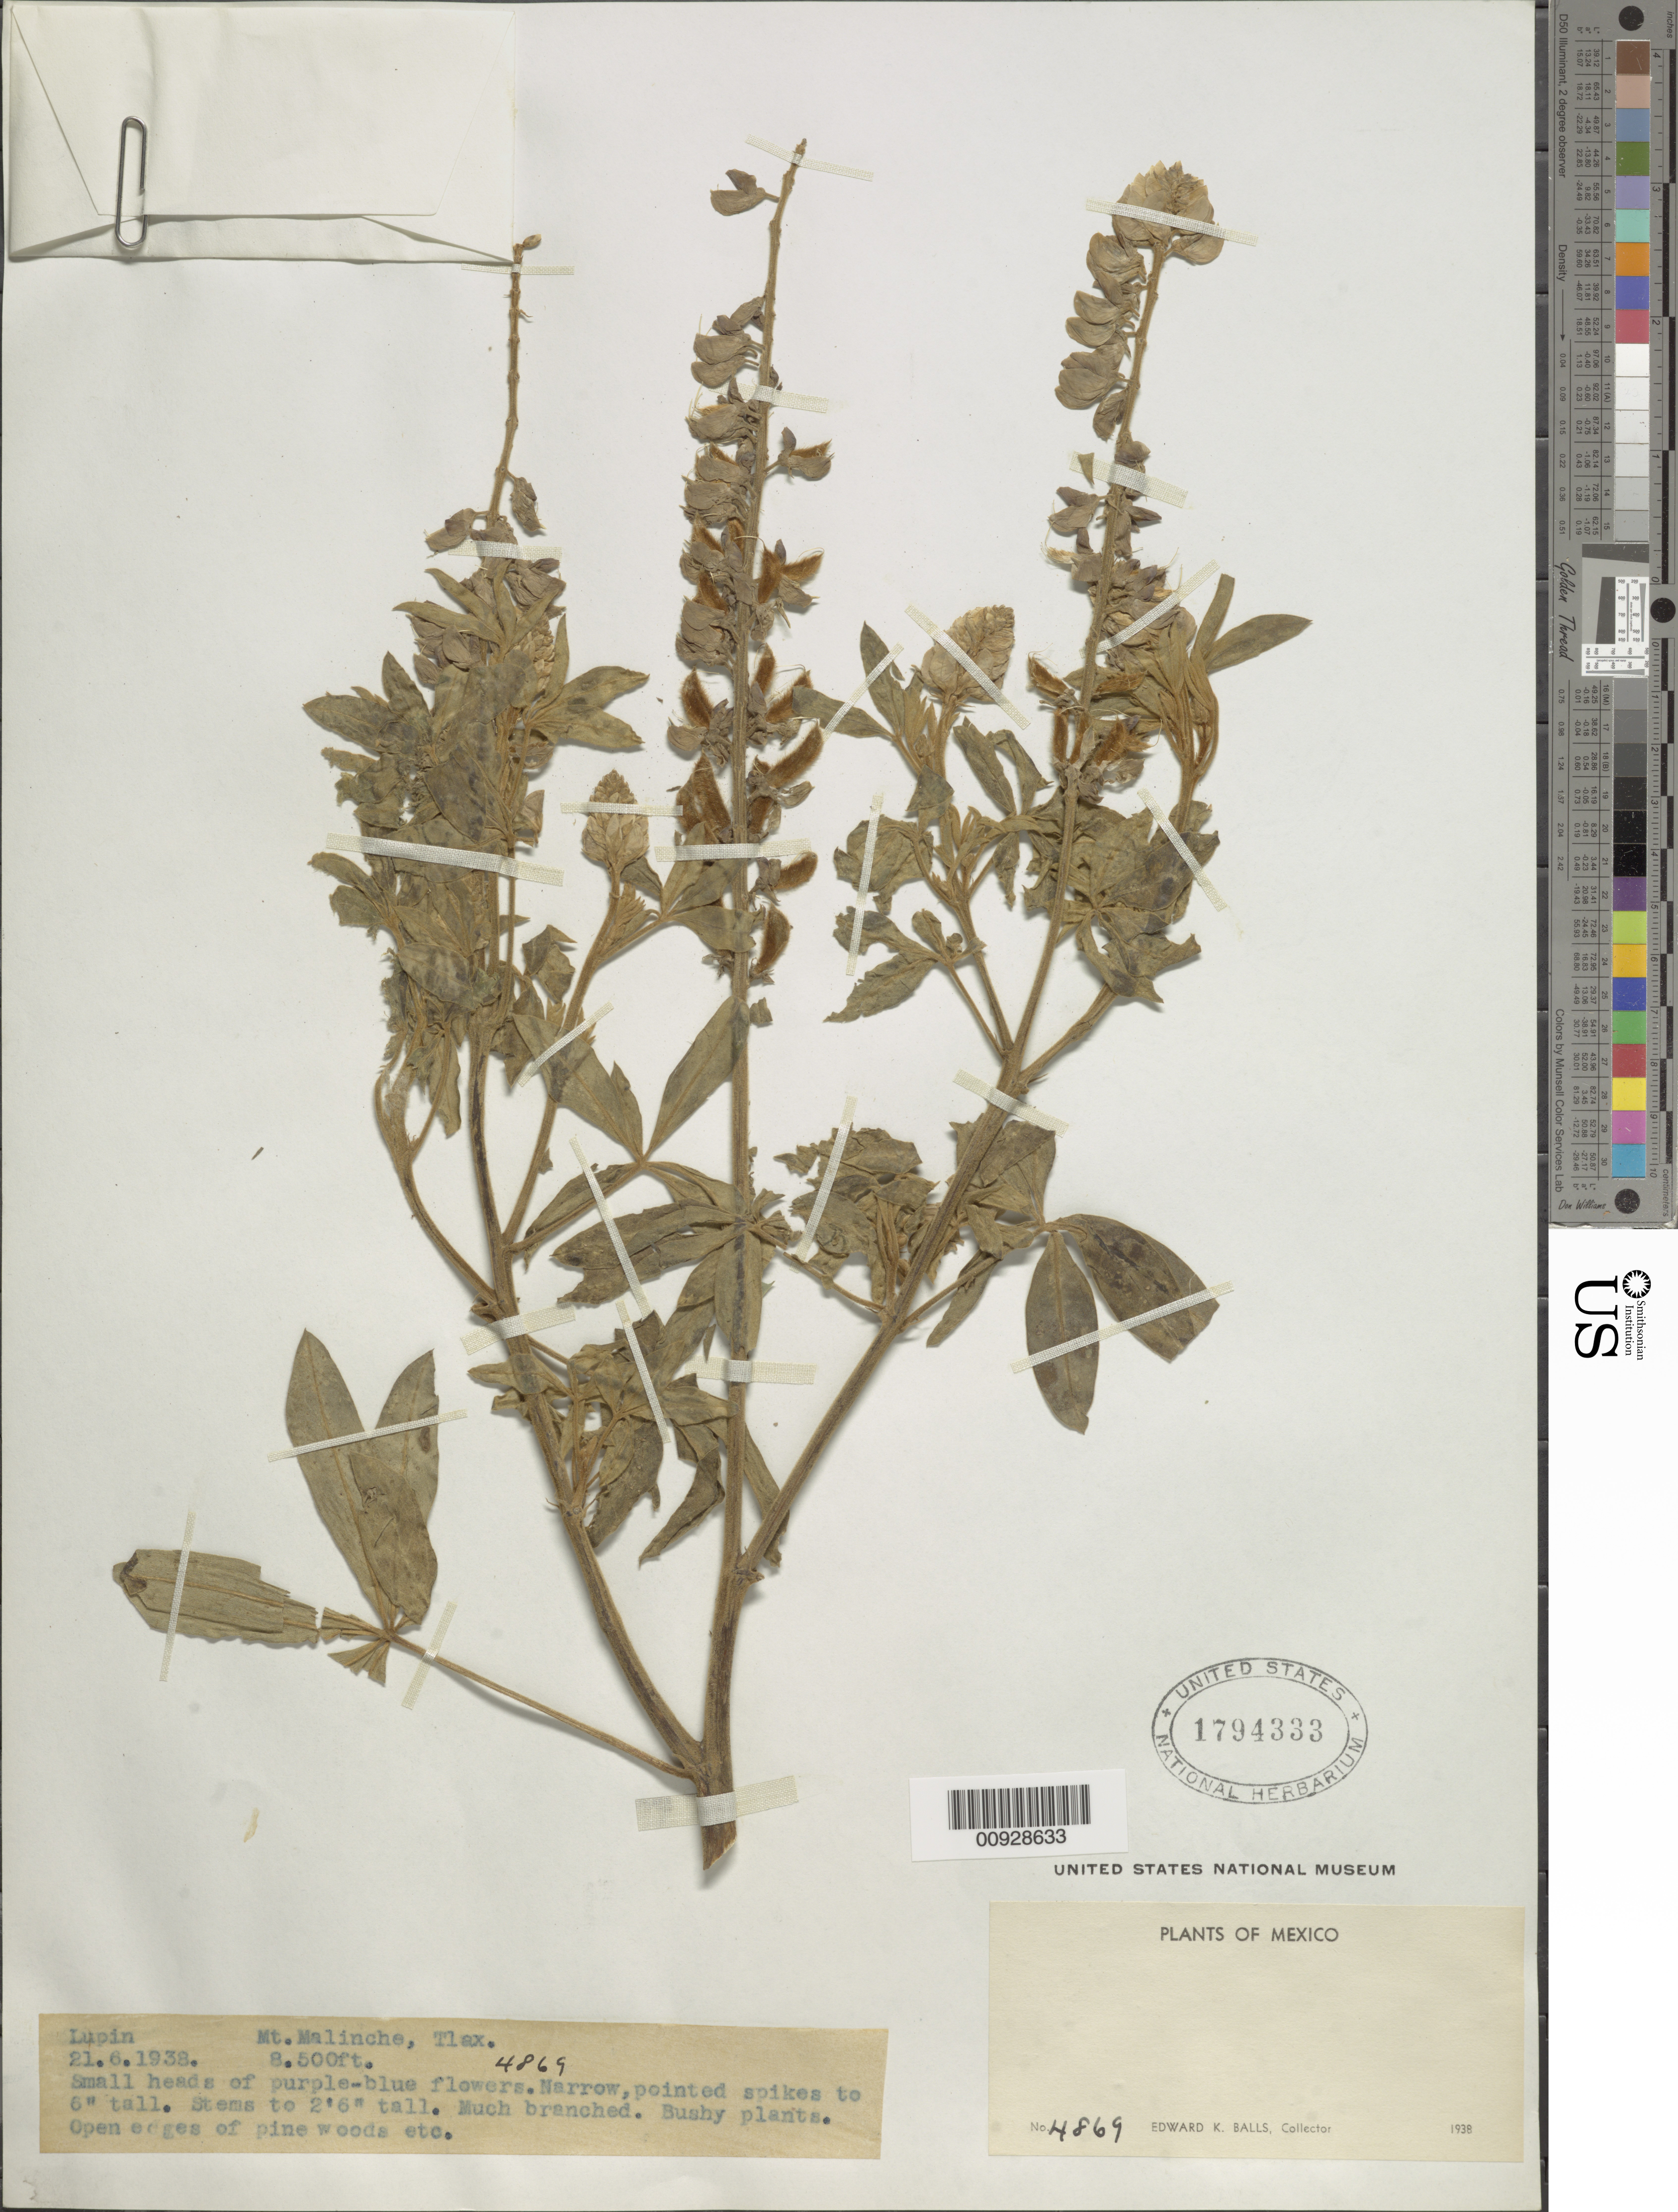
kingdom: Plantae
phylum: Tracheophyta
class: Magnoliopsida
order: Fabales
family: Fabaceae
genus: Lupinus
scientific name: Lupinus sp.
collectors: E. K. Balls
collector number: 4869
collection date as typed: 21 Jun 1938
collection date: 1938-06-21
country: Mexico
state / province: Tlaxcala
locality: Mt. Malinche.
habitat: Open edges of pine woods, etc.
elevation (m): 2591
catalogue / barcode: US 1794333